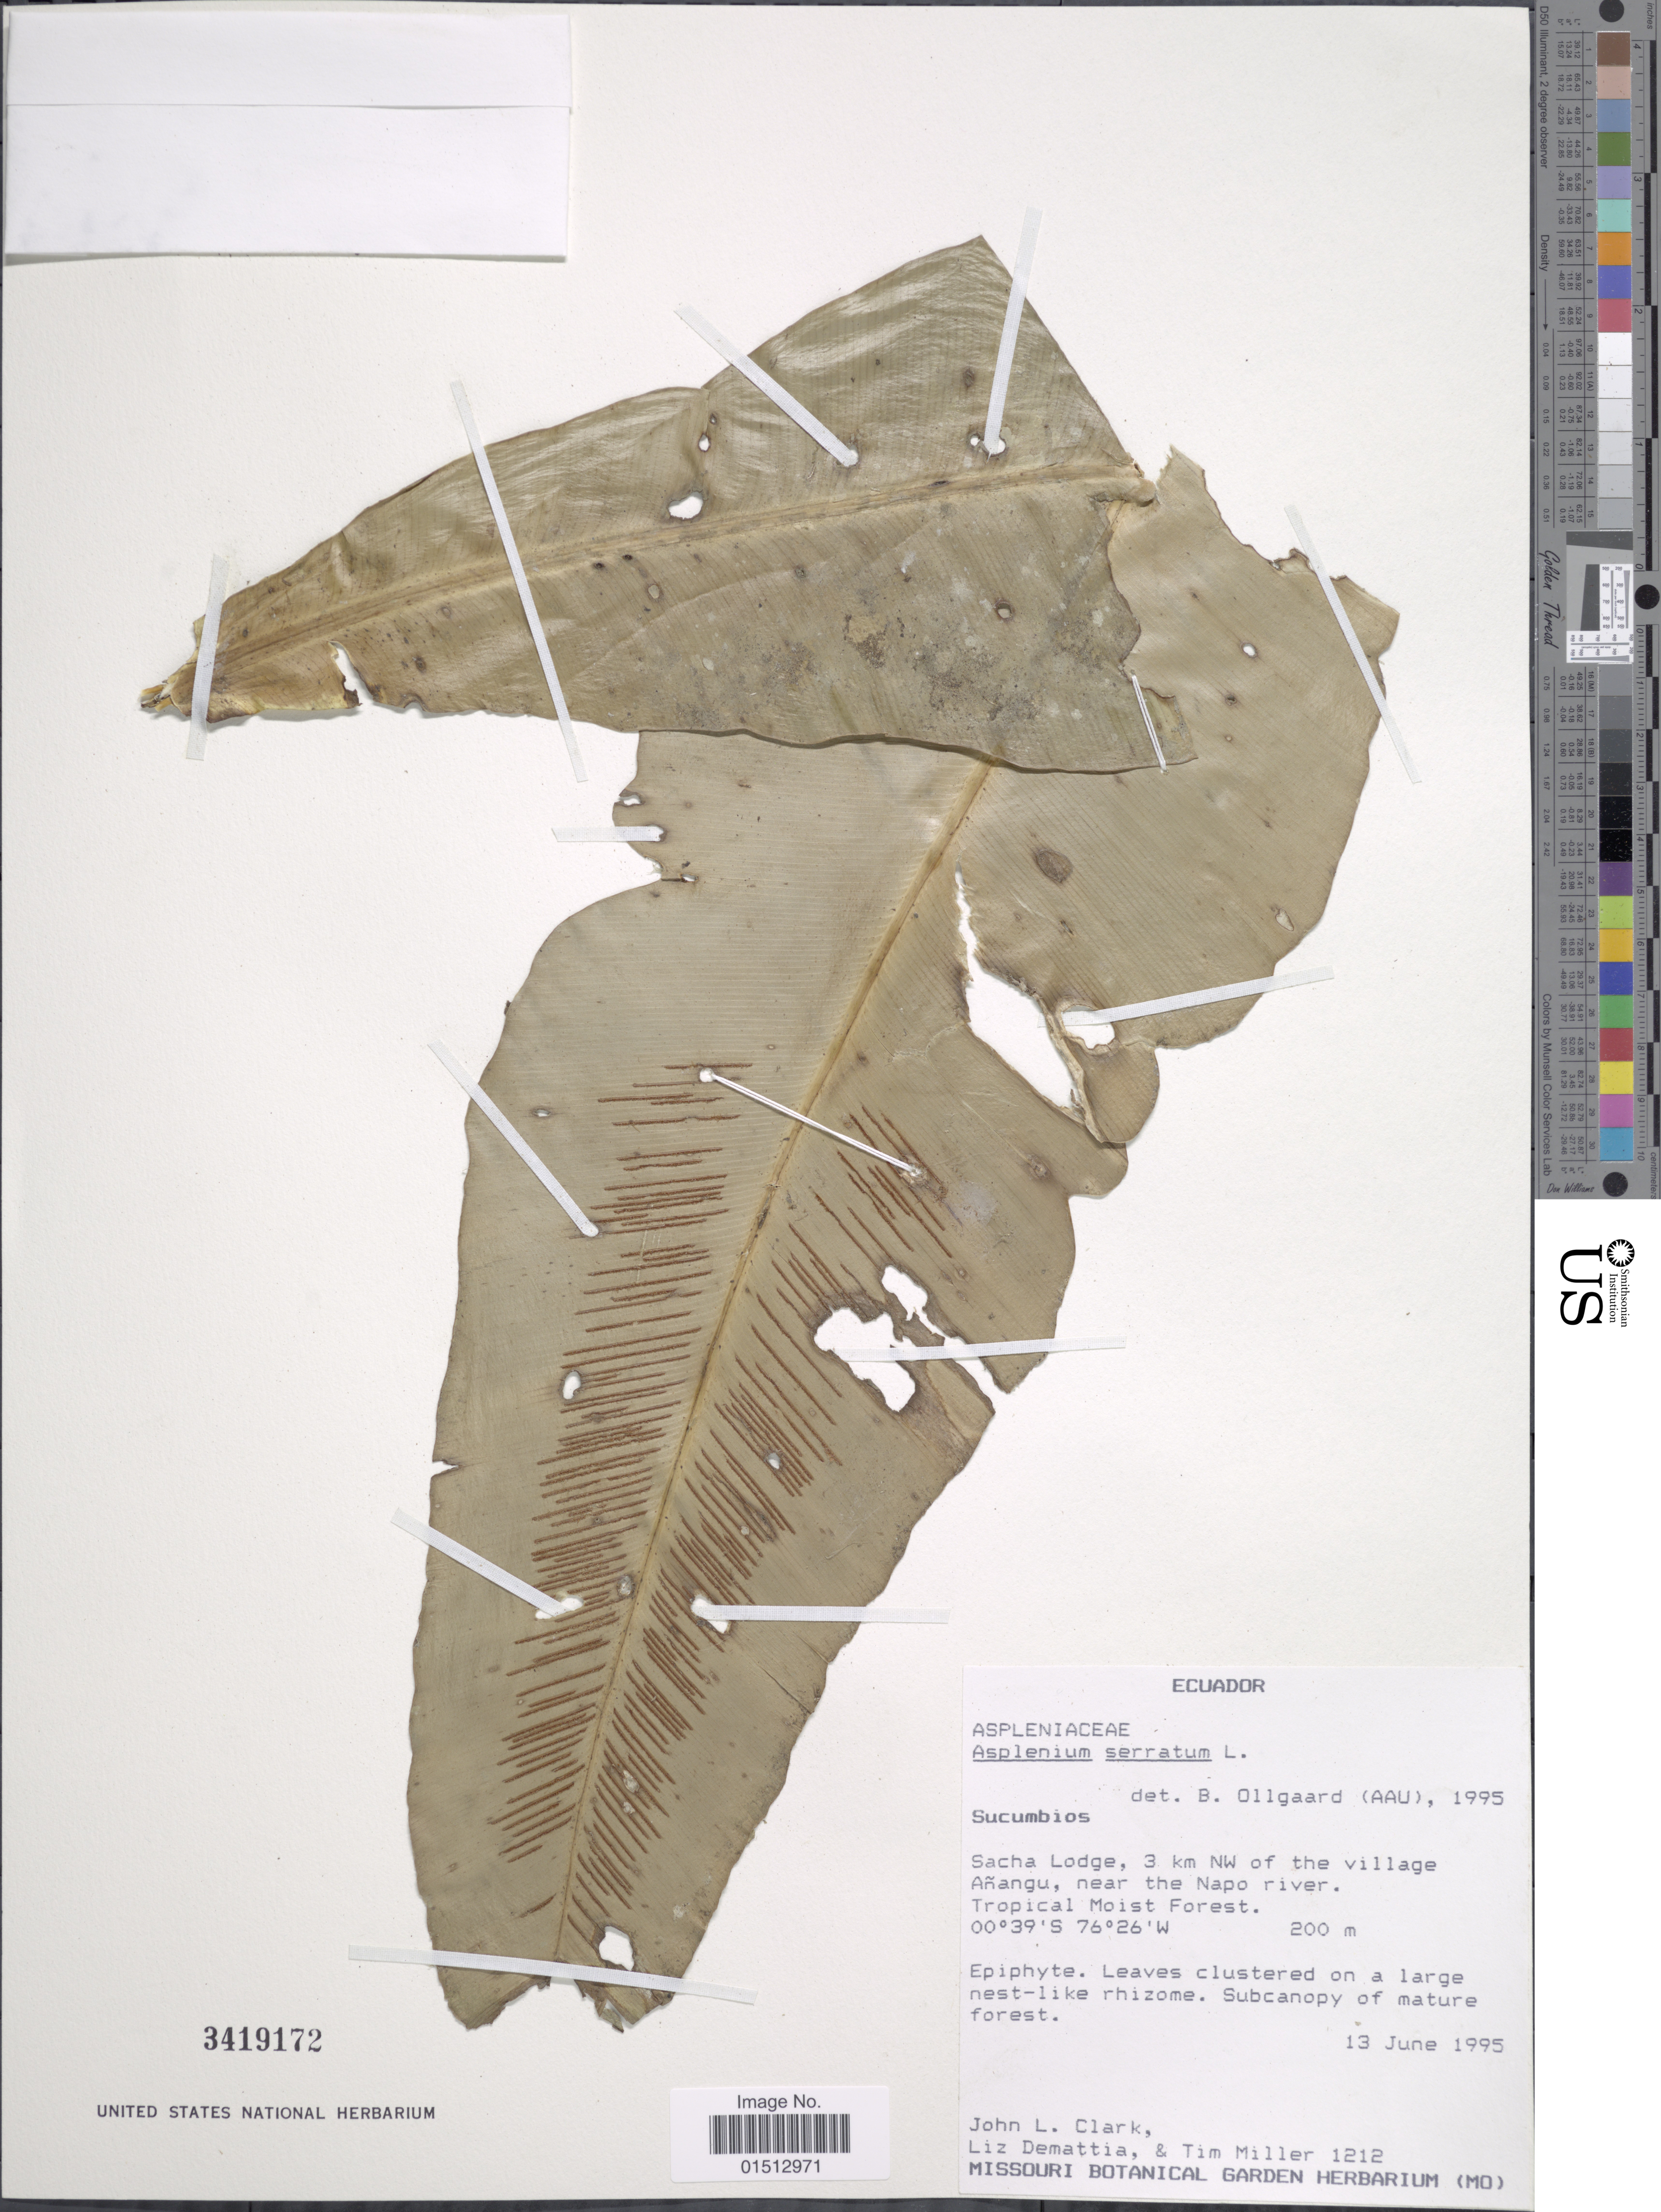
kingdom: Plantae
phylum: Tracheophyta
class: Polypodiopsida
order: Polypodiales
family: Aspleniaceae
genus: Asplenium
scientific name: Asplenium serratum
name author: L.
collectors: J. L. Clark, L. Demattia & T. Miller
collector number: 1212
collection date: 1995-06-13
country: Ecuador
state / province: Sucumbíos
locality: Ecuador, Sucumbios, Sacha Lodge, 3 km NW of the village Anagu, near the napo river, Tropical Moist Forest.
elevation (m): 200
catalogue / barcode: US 3419172